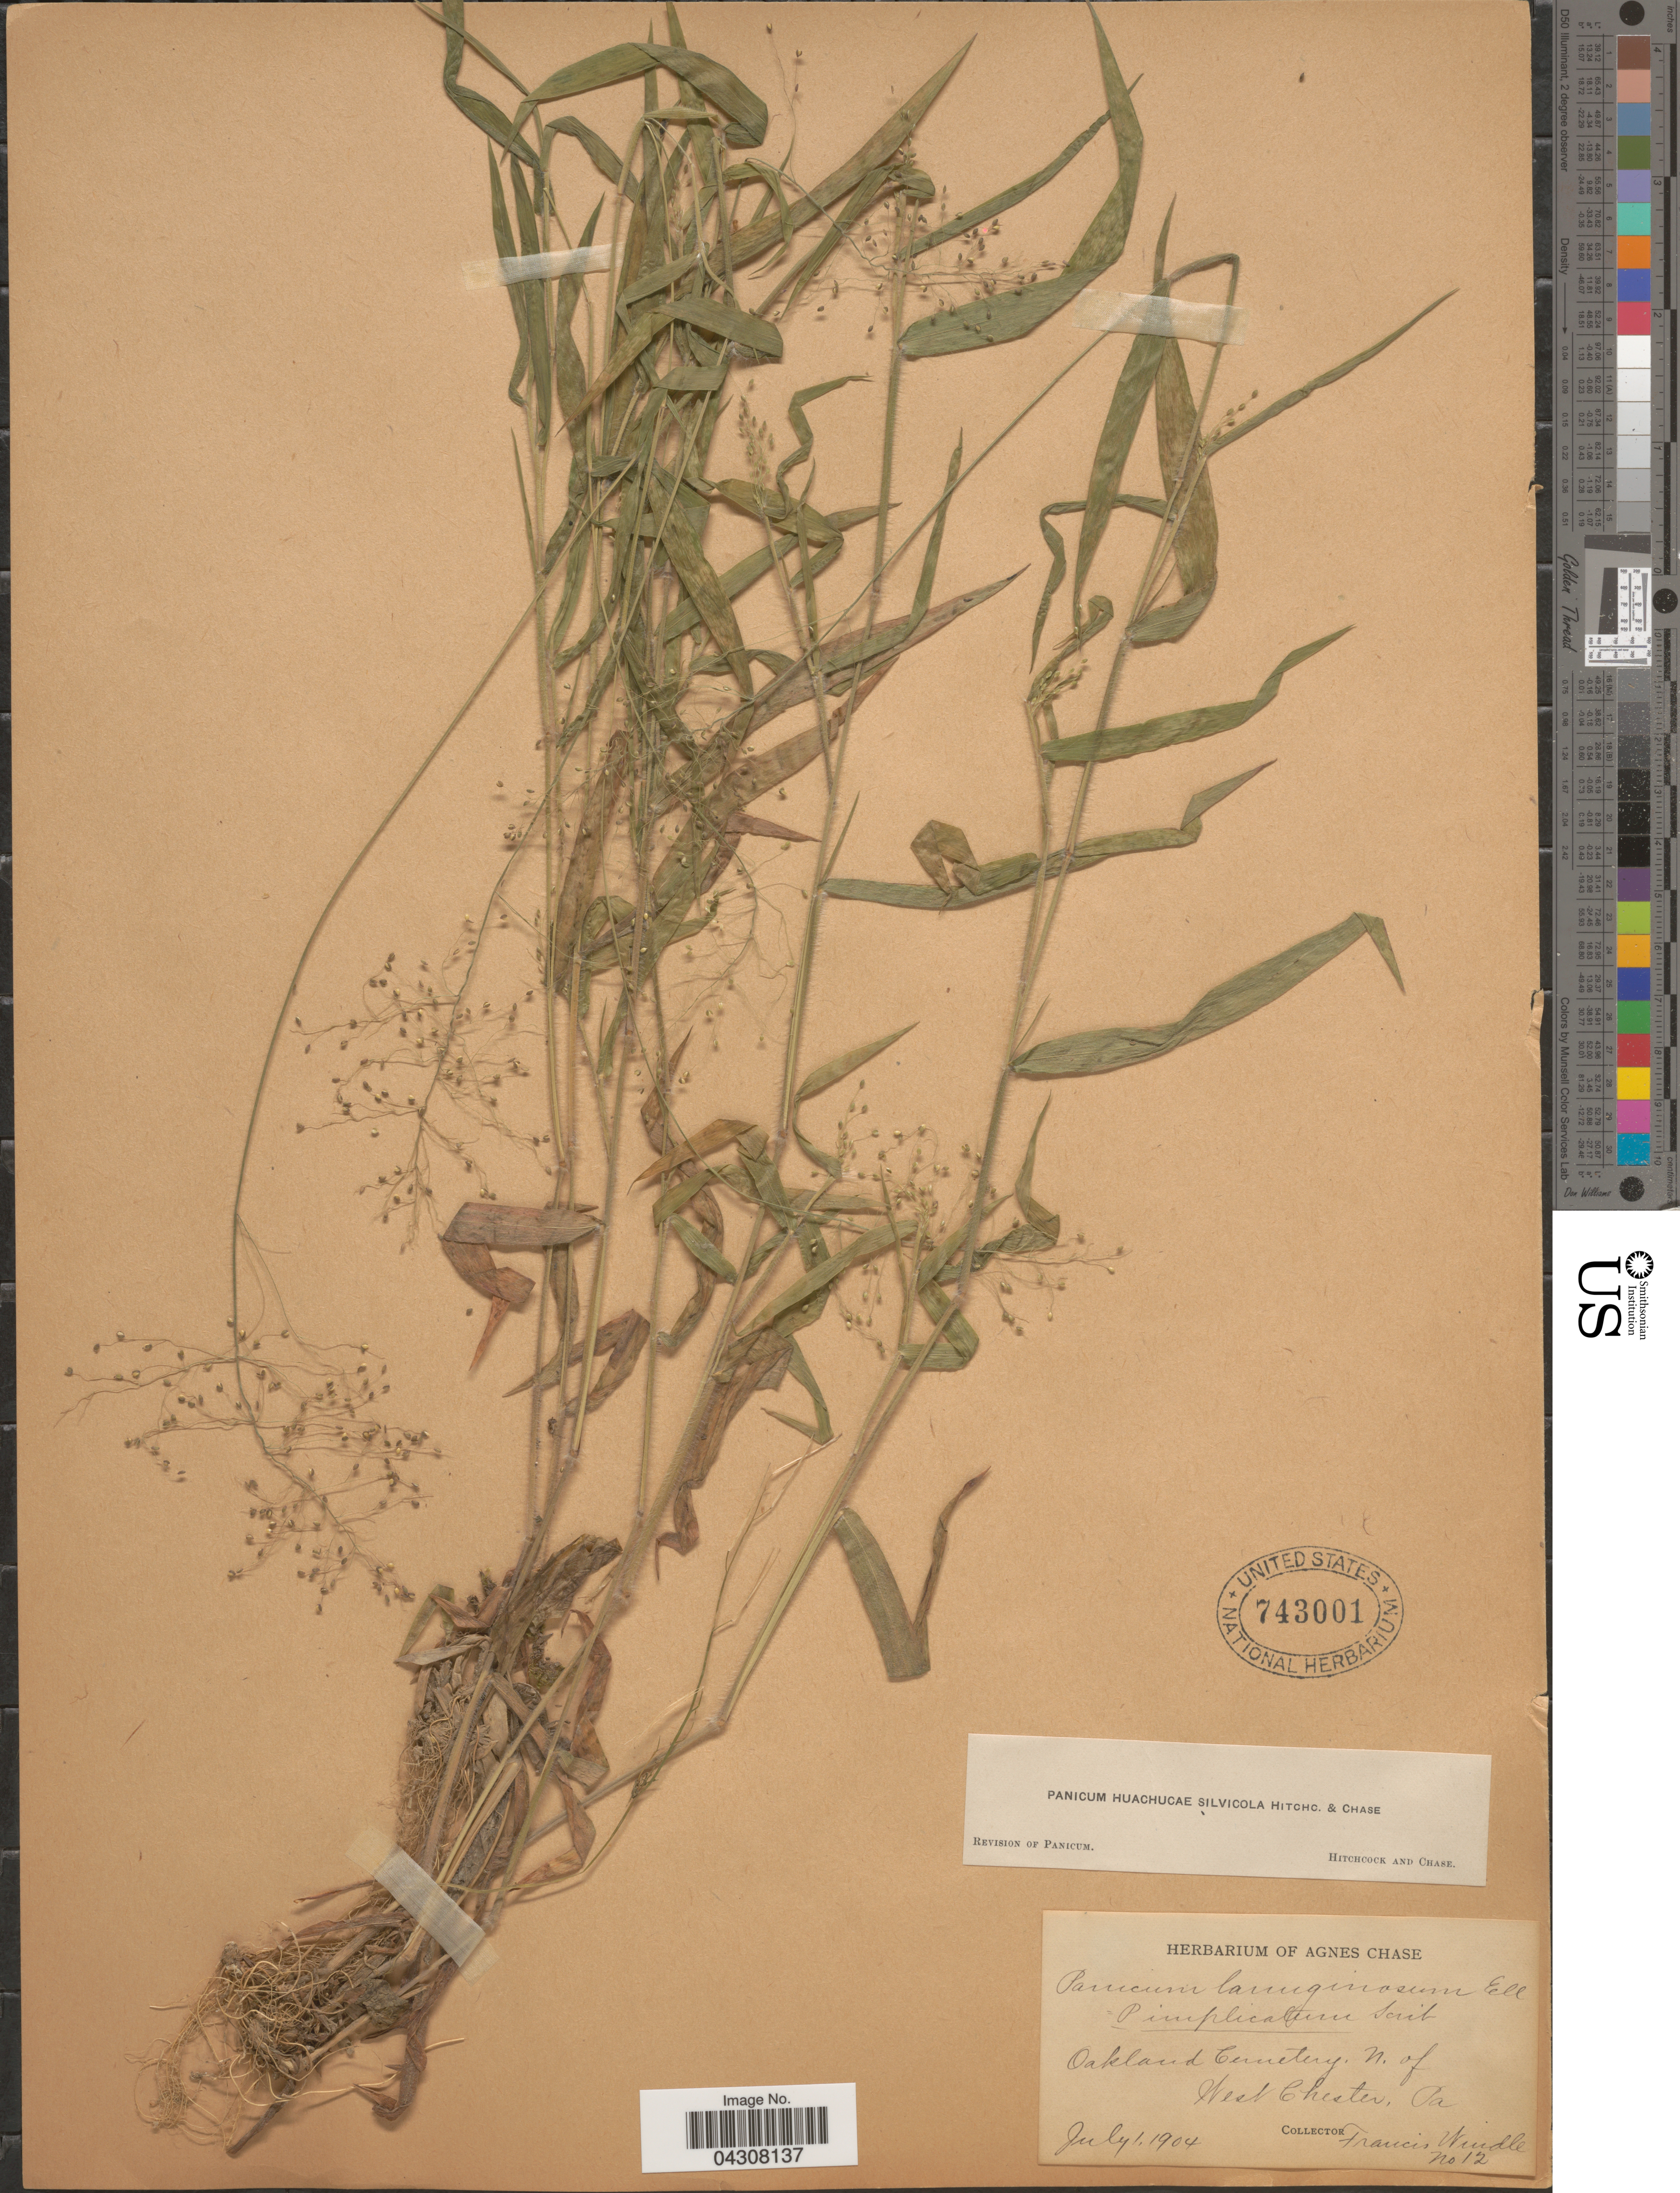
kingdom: Plantae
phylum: Tracheophyta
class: Liliopsida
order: Poales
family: Poaceae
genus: Dichanthelium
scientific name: Dichanthelium acuminatum var. acuminatum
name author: (Sw.) Gould & C.A. Clark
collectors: F. Windle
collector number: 12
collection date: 1904-07-01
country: United States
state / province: Pennsylvania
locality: Oakland Cemetery, N. of West Chester.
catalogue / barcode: US 743001